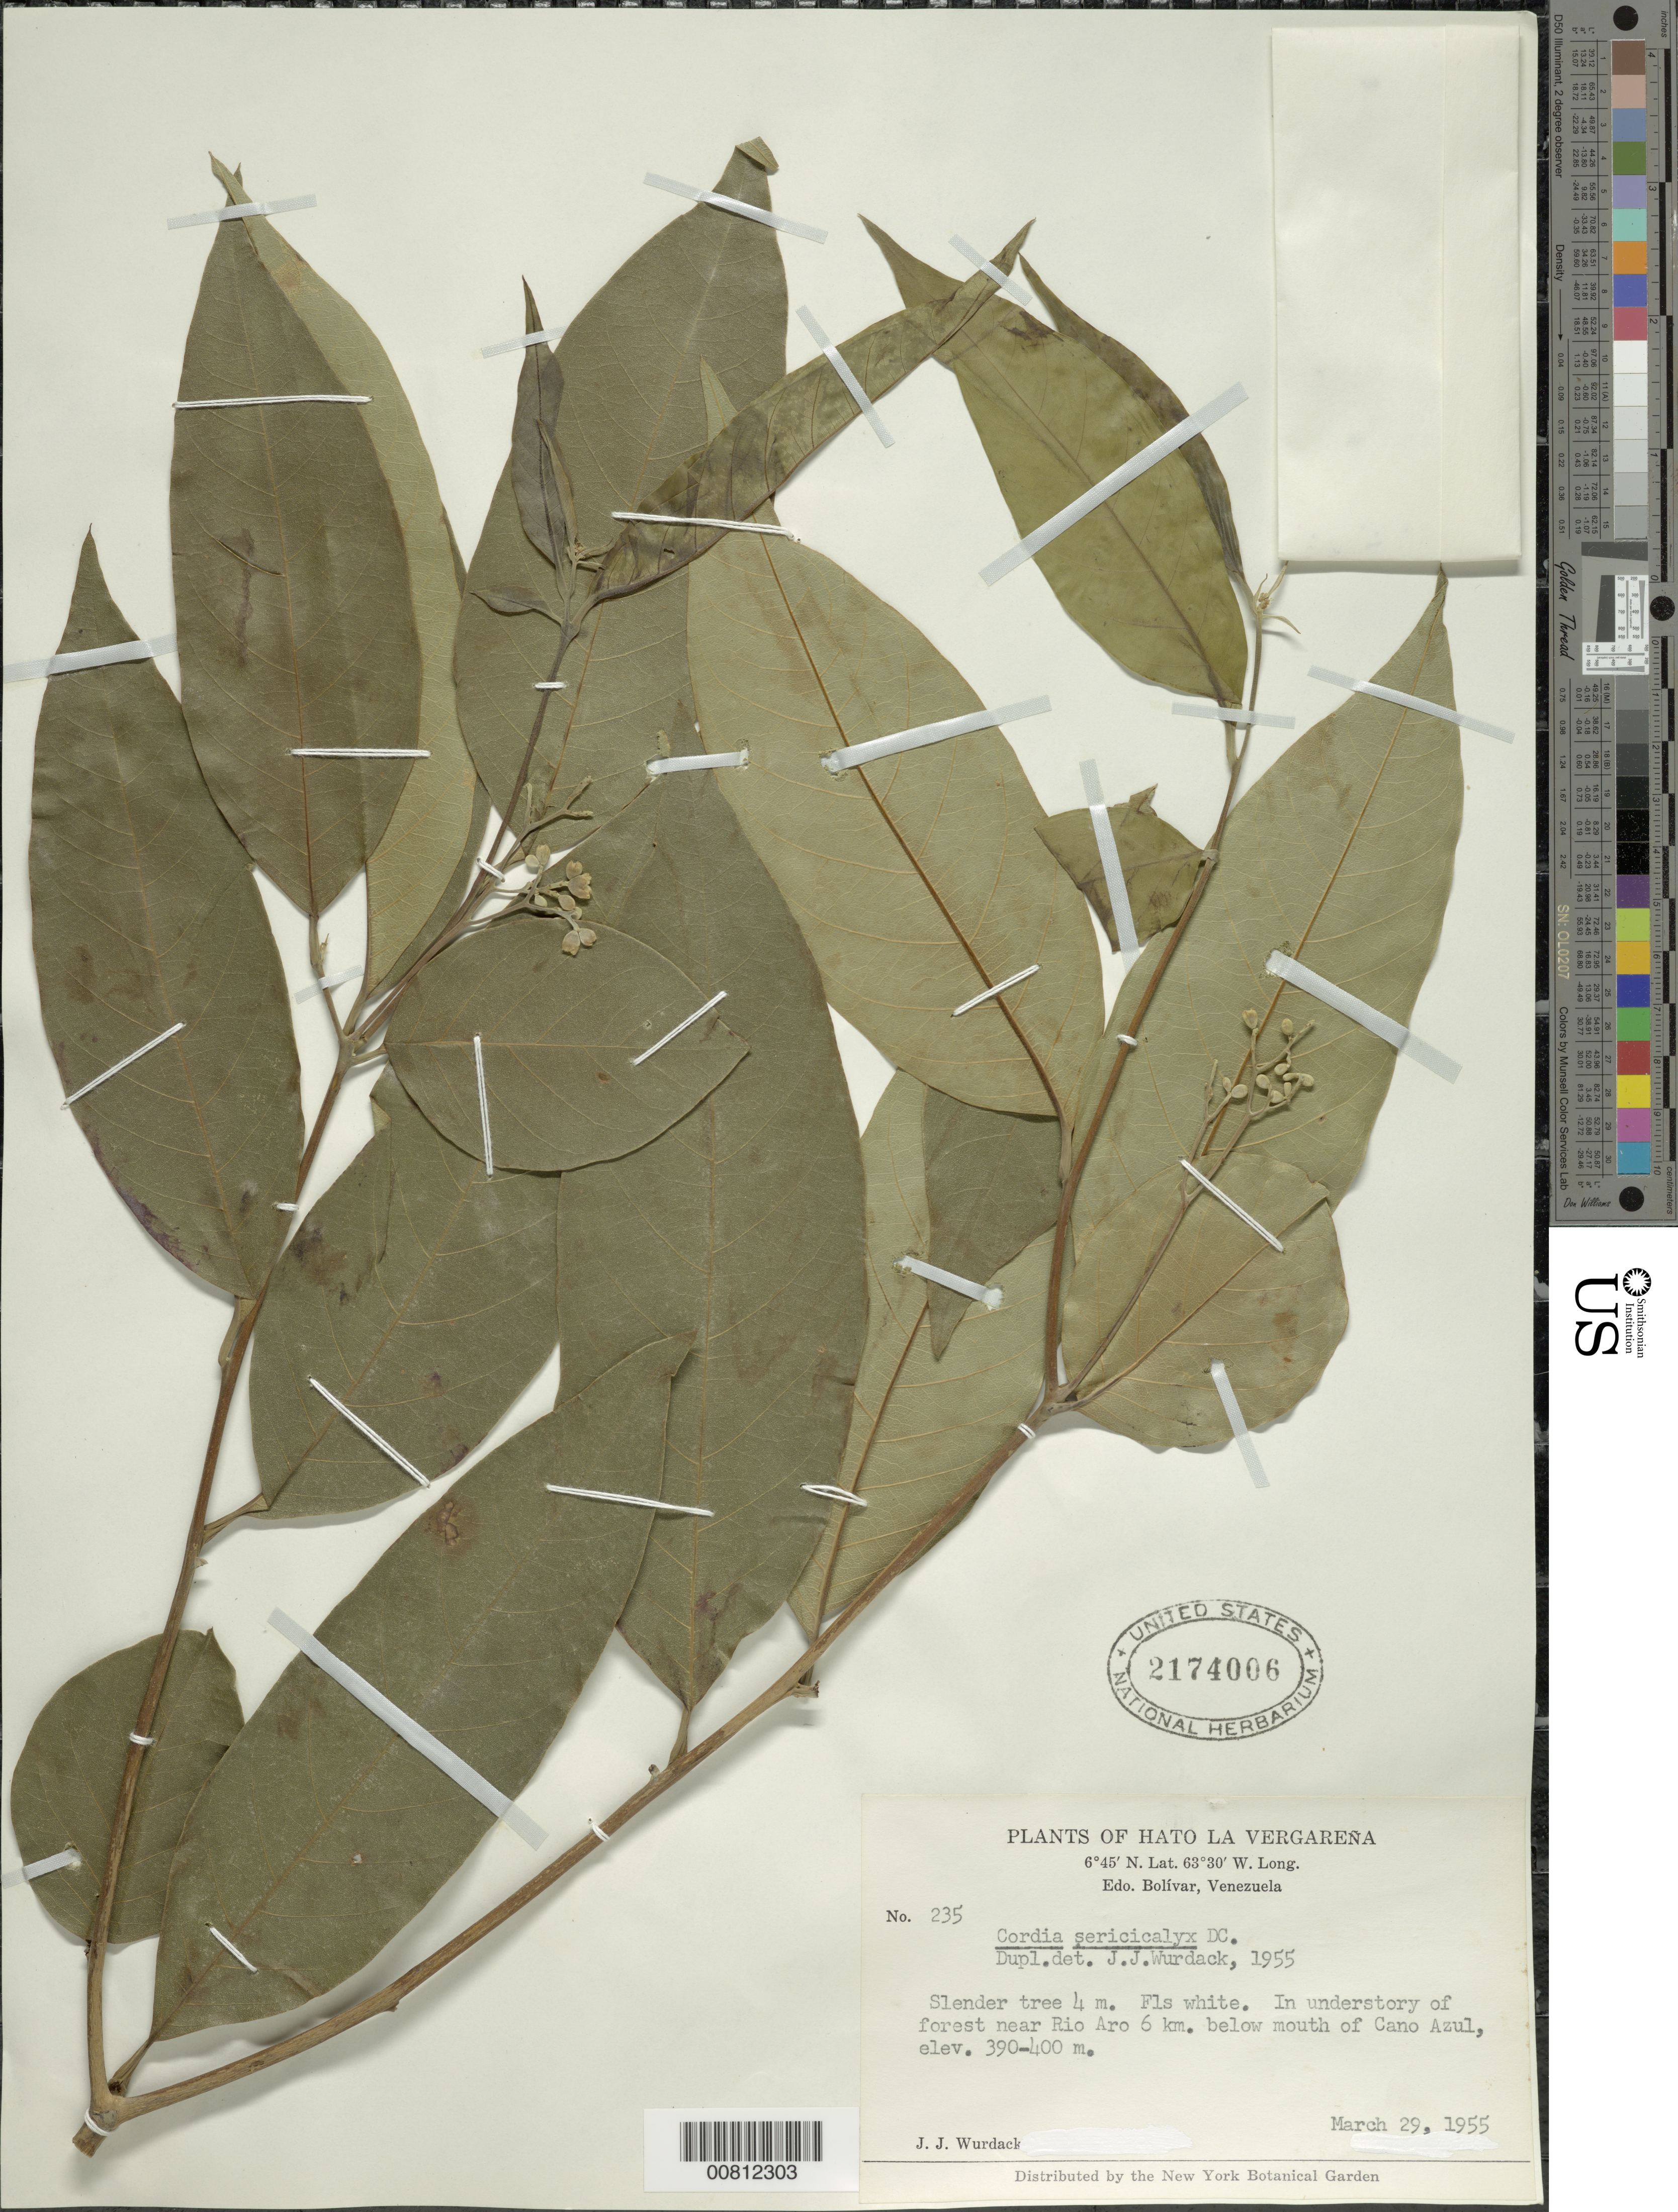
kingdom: Plantae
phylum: Tracheophyta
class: Magnoliopsida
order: Boraginales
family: Cordiaceae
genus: Cordia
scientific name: Cordia sericicalyx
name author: DC.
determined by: Wurdack, John J., (US), US (UNITED STATES)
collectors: J. J. Wurdack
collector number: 235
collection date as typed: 29-Mar-55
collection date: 1955-03-29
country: Venezuela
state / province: Bolívar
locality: Hato La Vergareña, Río Aro, 6 km below mouth of Caño Azul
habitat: Forest understory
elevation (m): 390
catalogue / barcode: US 2174006